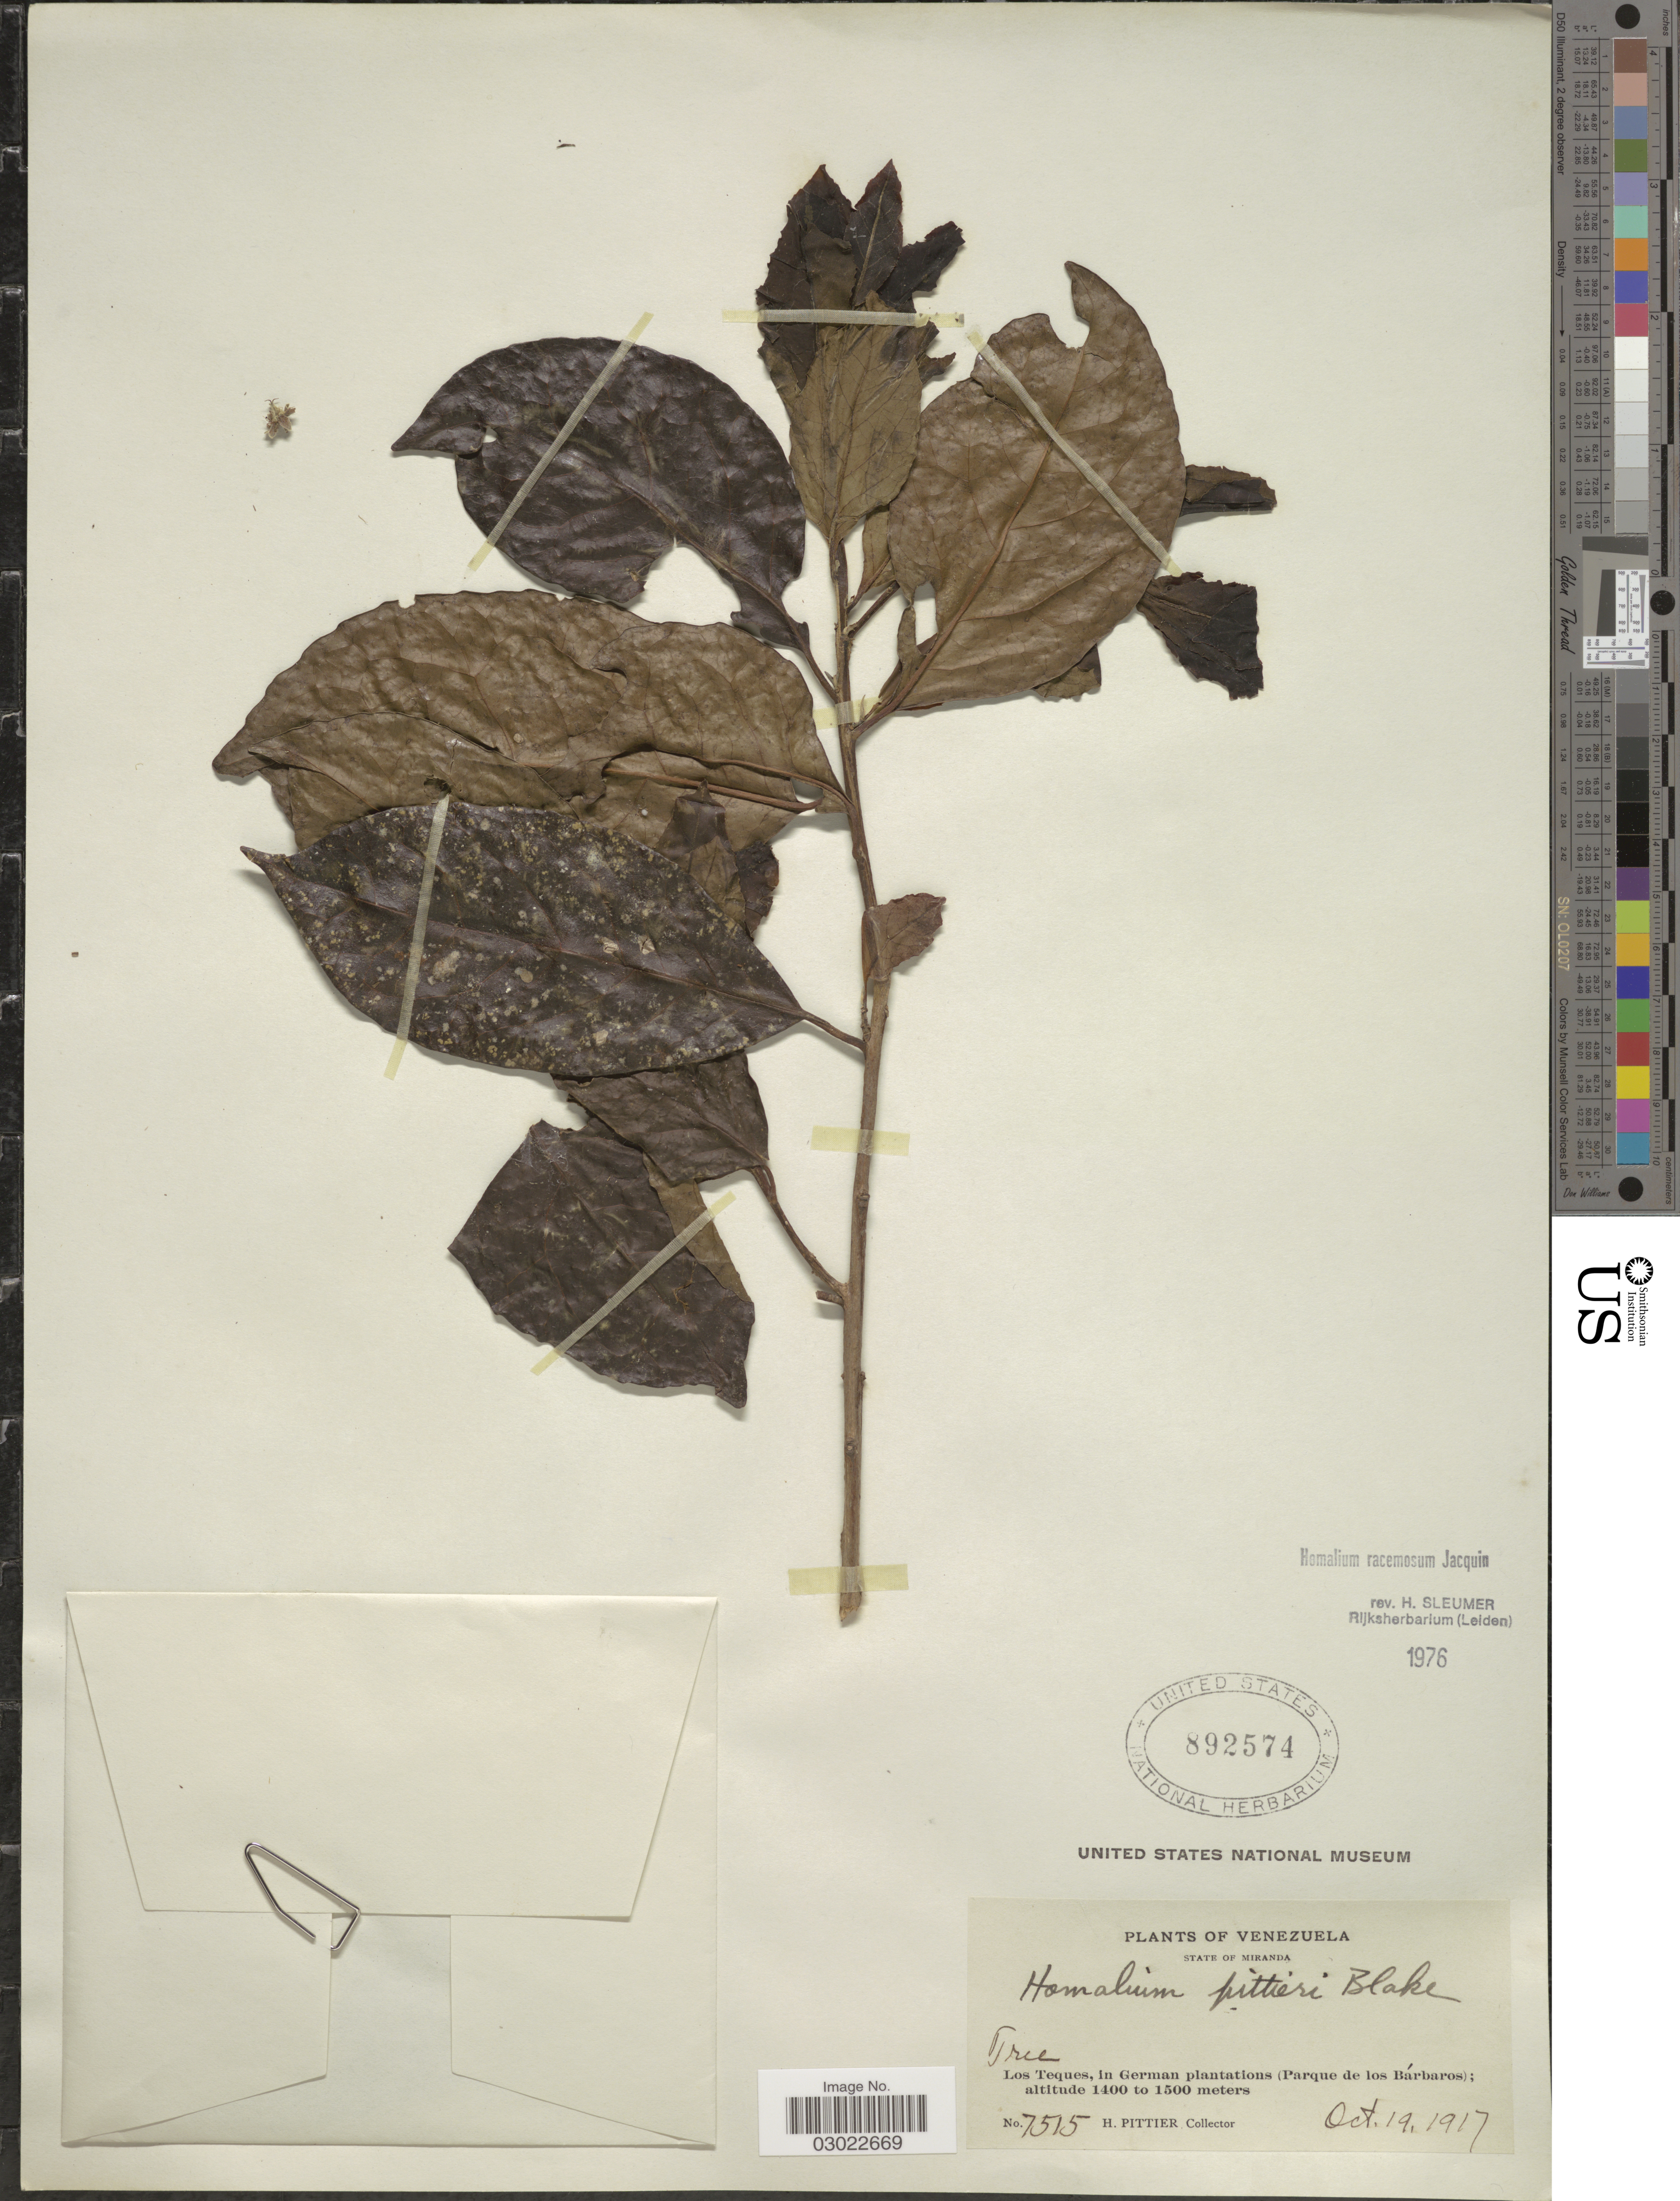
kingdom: Plantae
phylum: Tracheophyta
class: Magnoliopsida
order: Malpighiales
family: Salicaceae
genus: Homalium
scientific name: Homalium racemosum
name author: Jacq.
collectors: H. F. Pittier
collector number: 7515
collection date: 1917-10-19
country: Venezuela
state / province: Miranda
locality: Los Teques, In German plantations (Parque de los Bárbaros).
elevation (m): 1400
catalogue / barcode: US 892574